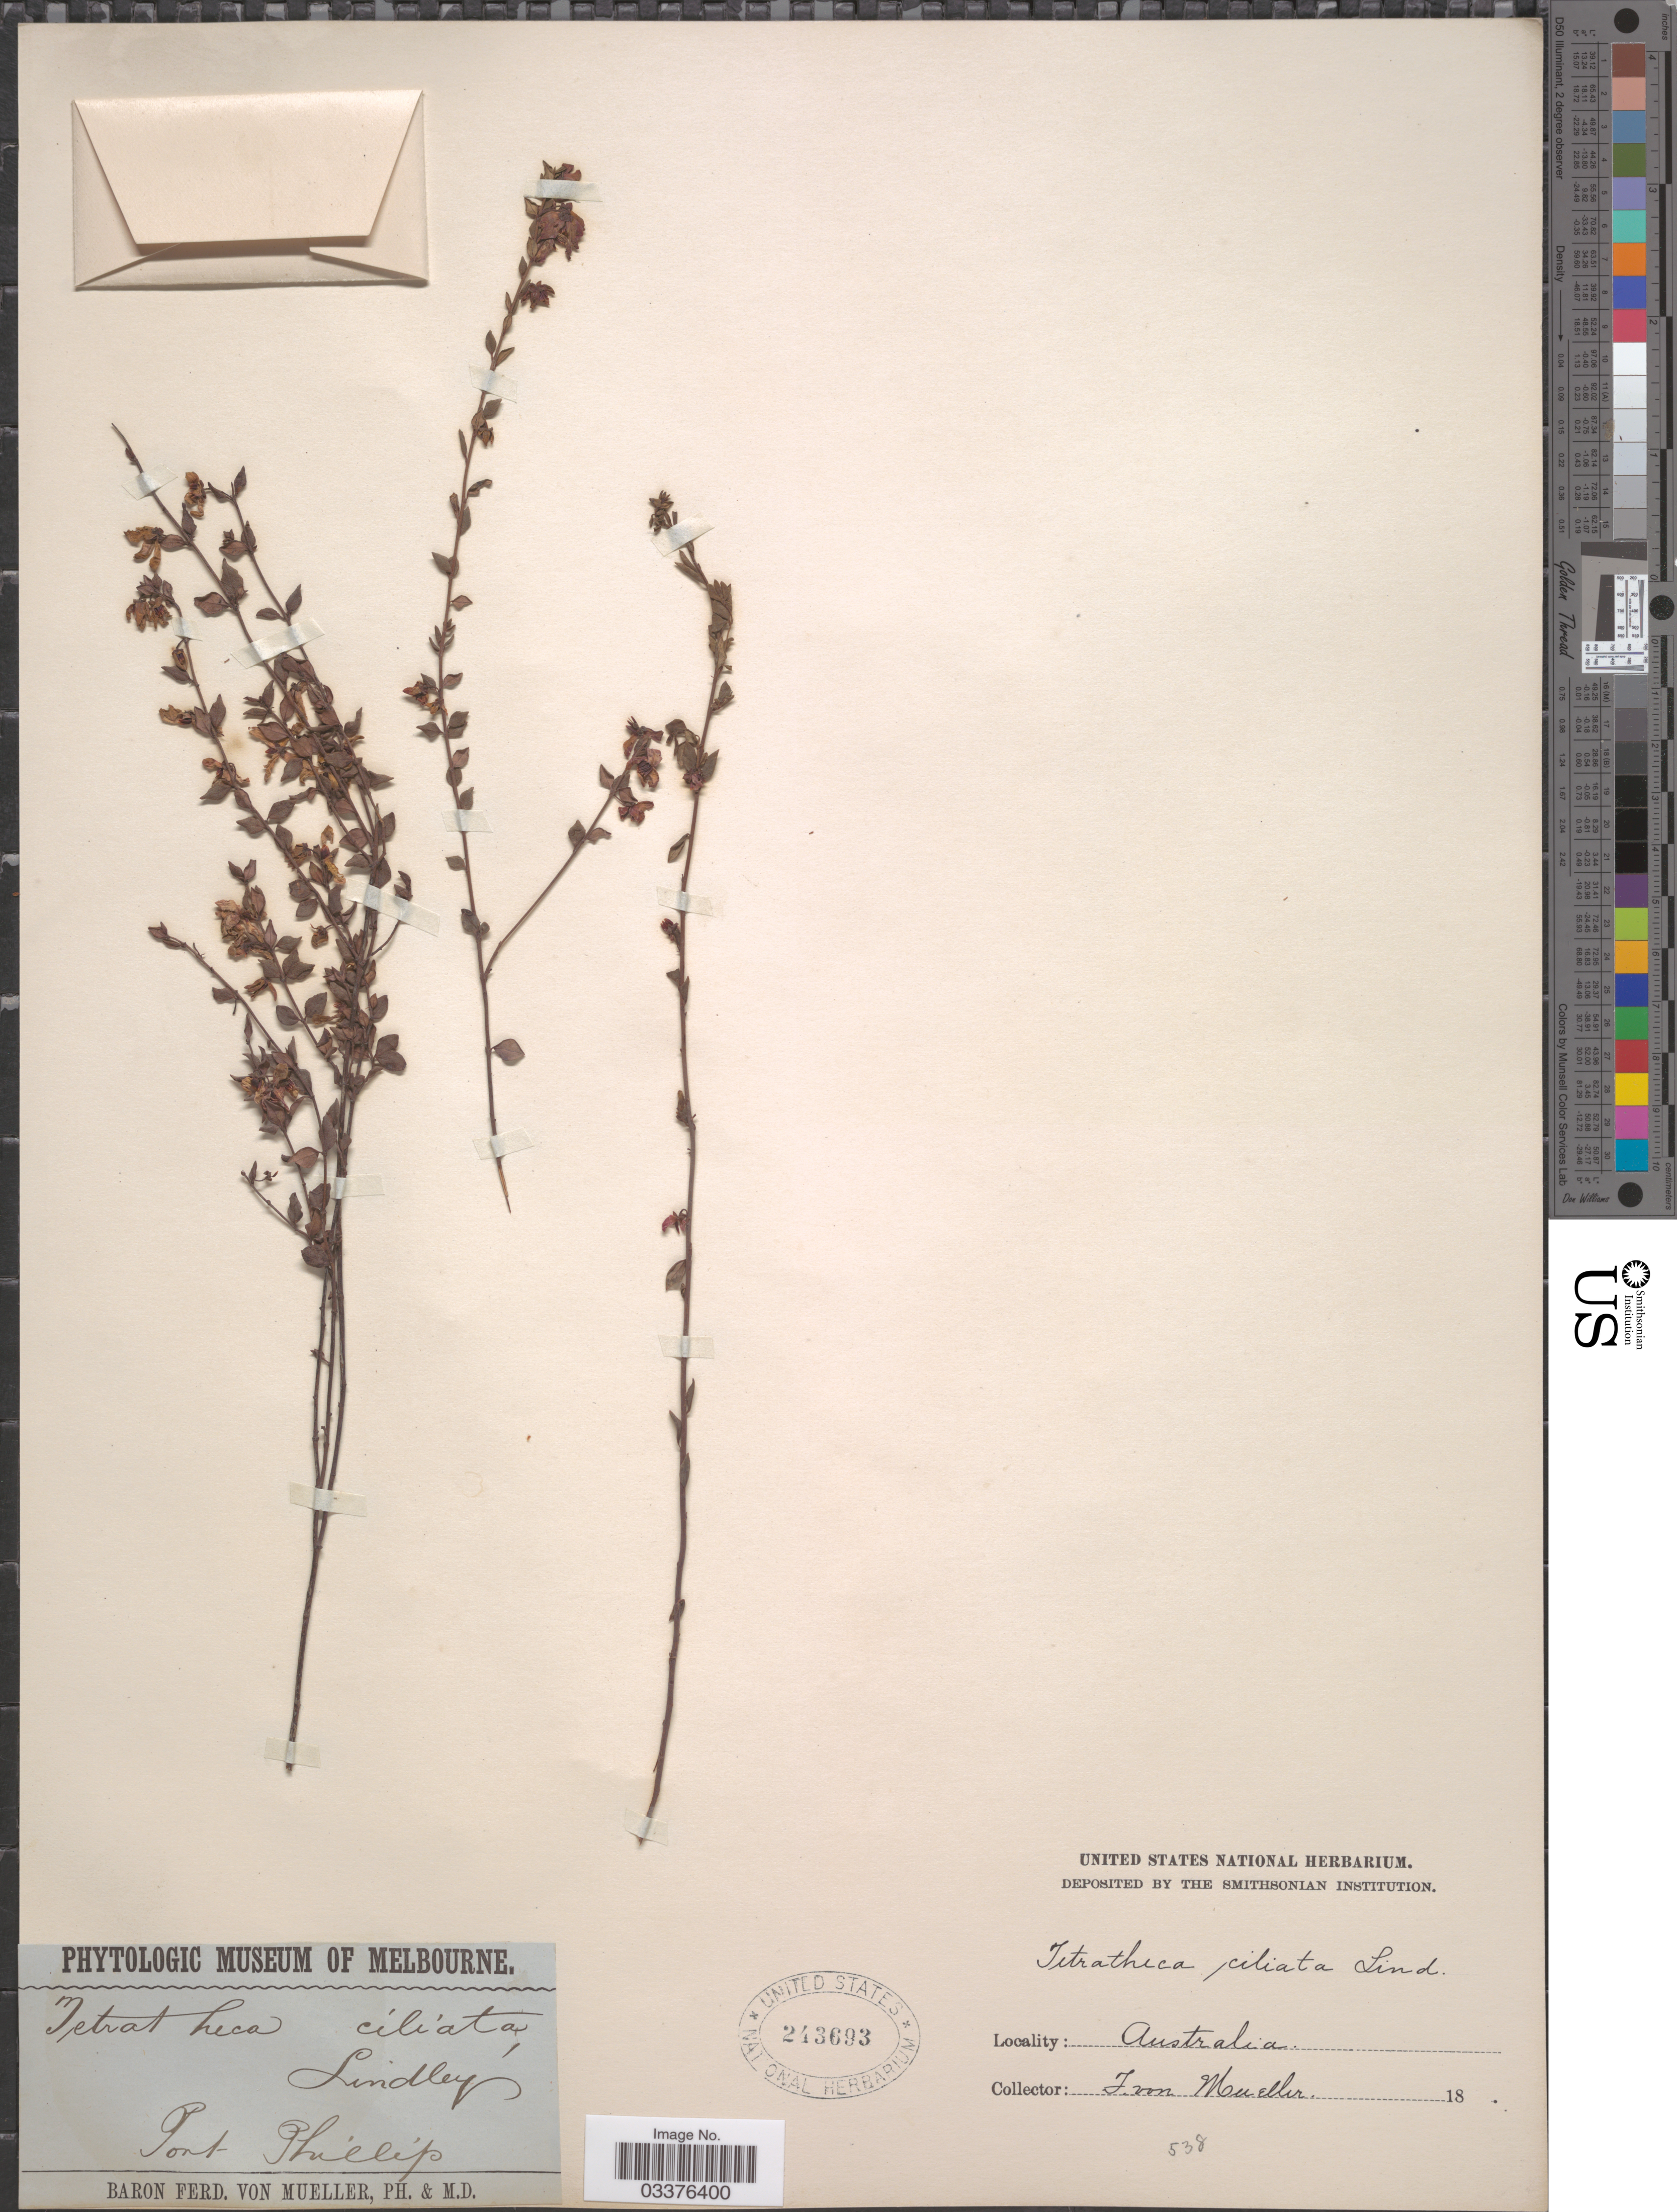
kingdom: Plantae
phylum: Tracheophyta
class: Magnoliopsida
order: Oxalidales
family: Elaeocarpaceae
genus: Tetratheca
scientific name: Tetratheca ciliata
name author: Lindl.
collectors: F. Mueller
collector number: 538?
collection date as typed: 18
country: Australia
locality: Port Phillip.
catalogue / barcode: US 243693